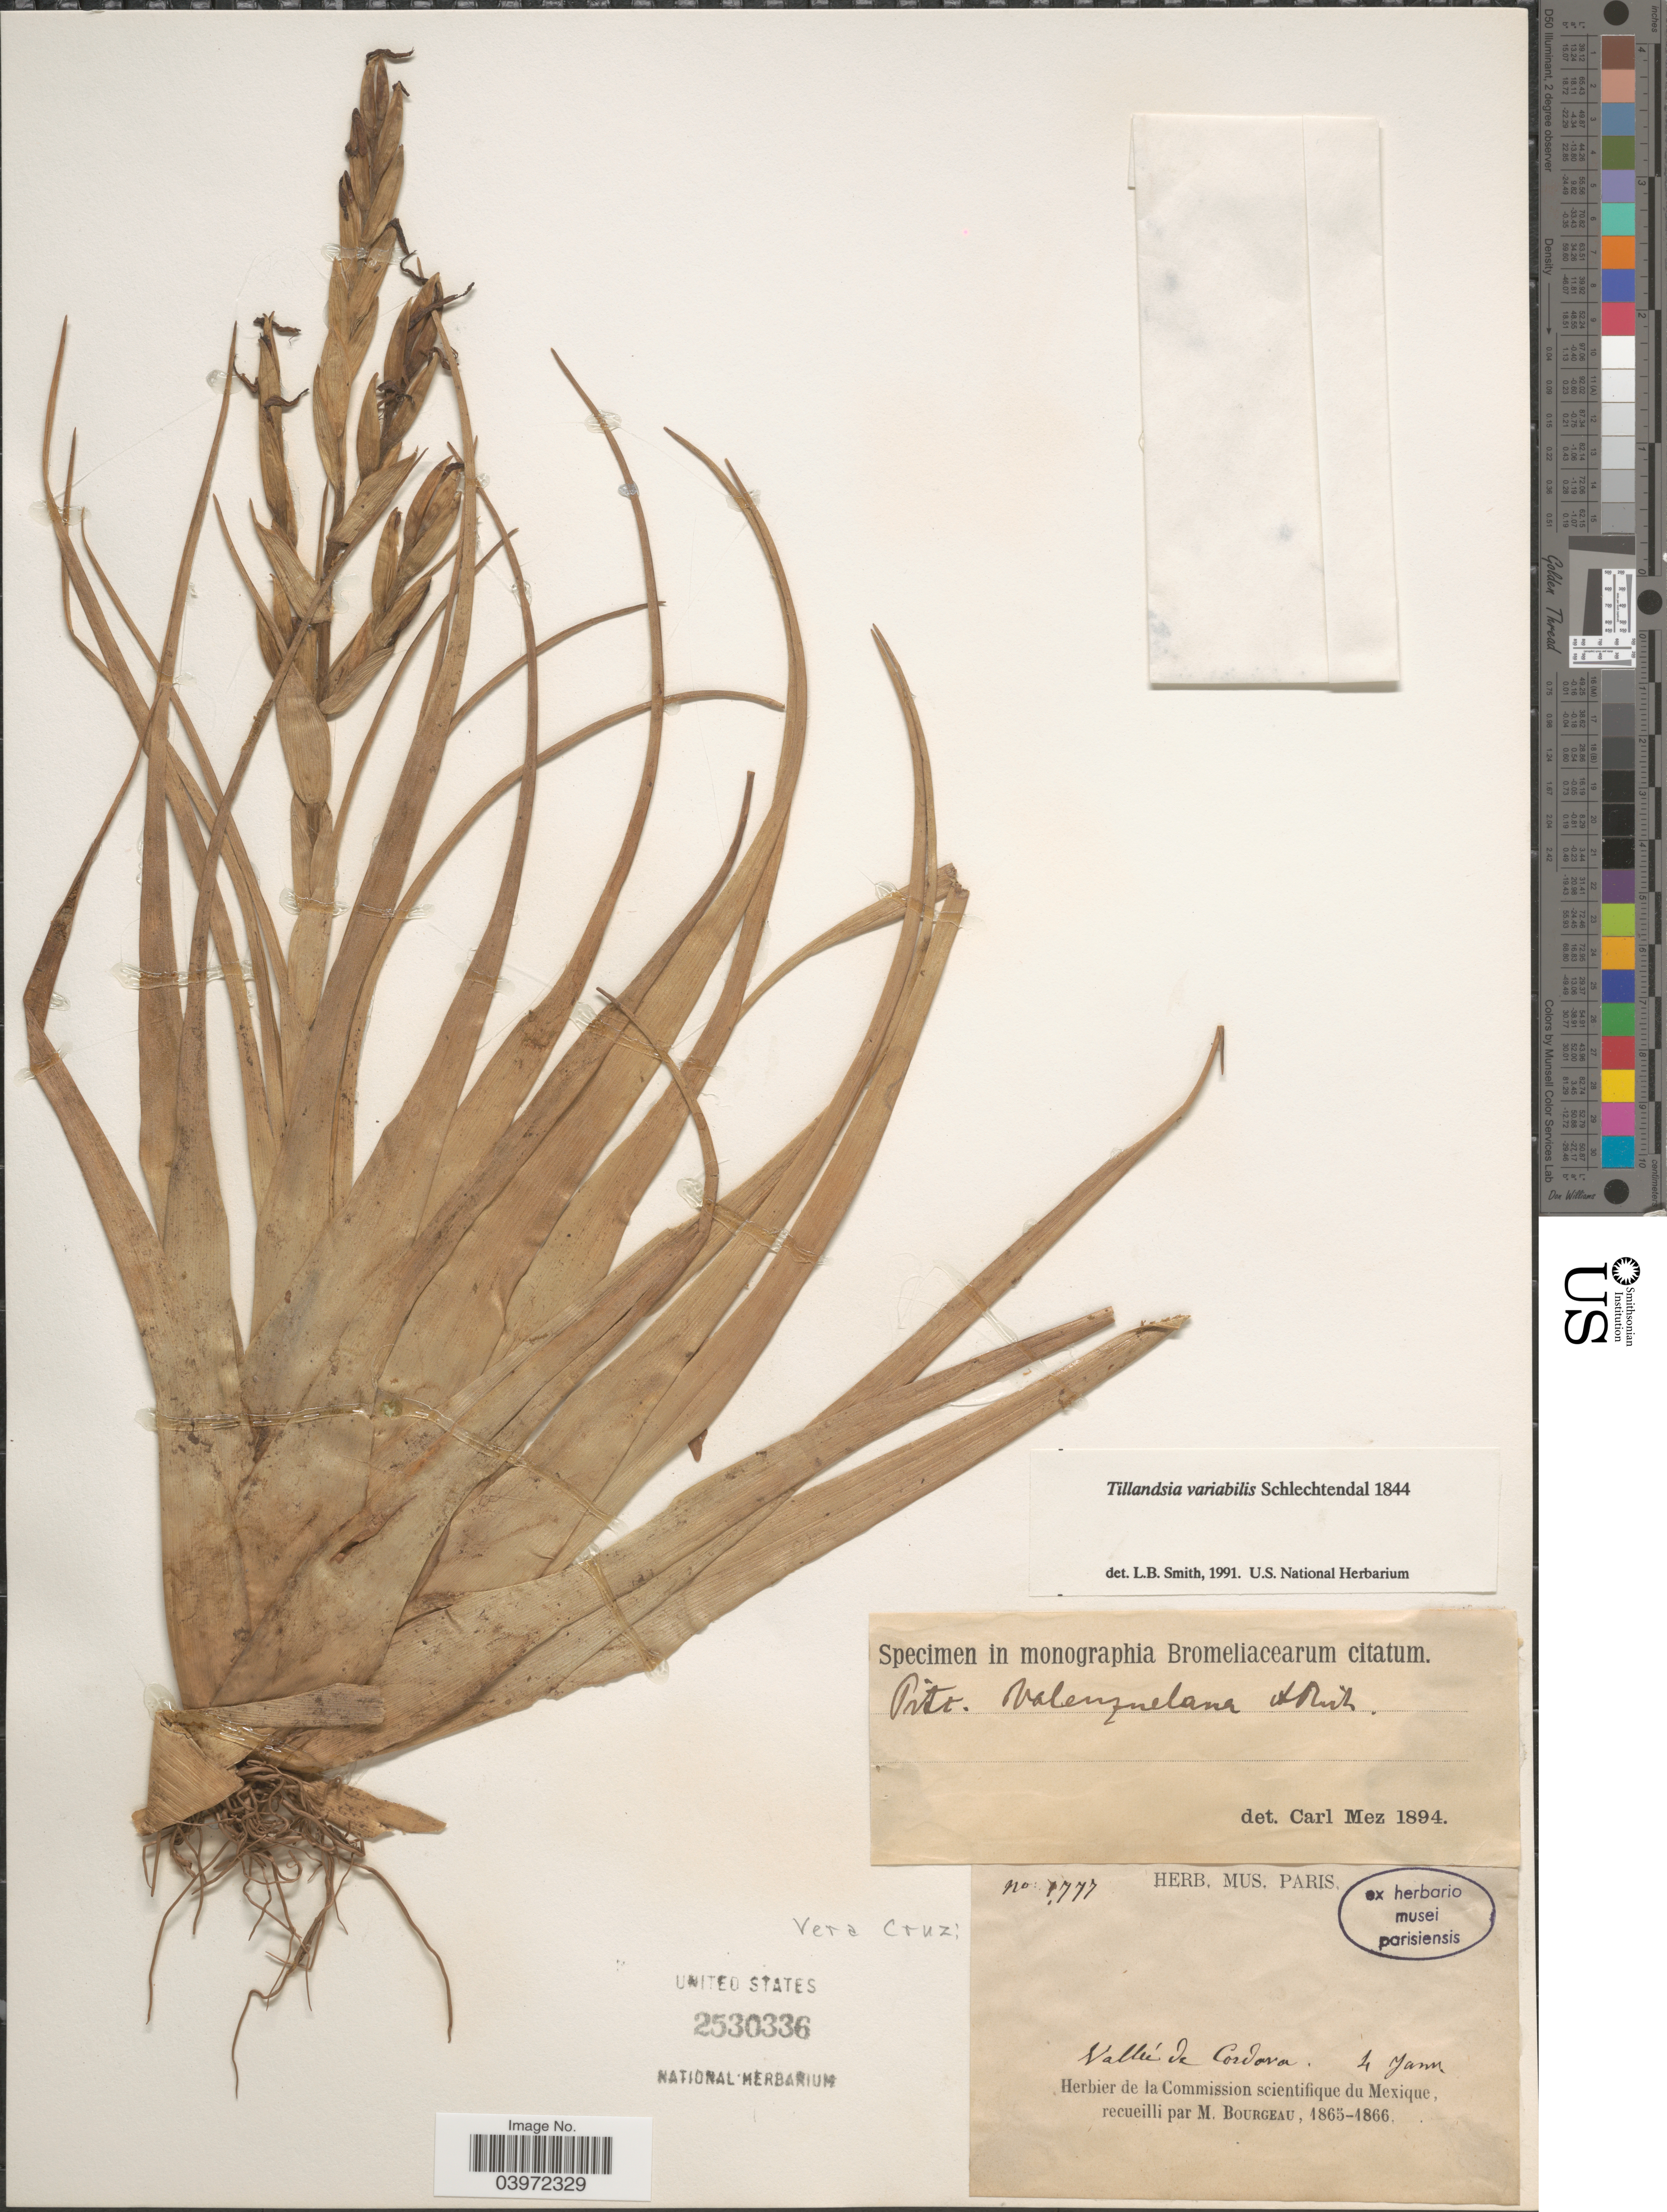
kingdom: Plantae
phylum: Tracheophyta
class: Liliopsida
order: Poales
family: Bromeliaceae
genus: Tillandsia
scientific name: Tillandsia variabilis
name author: Schltdl.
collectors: M. Bourgeau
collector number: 1777*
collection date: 1865-01-04/1866-01-04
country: Mexico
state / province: Veracruz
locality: Vera Cruz: Valleé de Cordova.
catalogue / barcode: US 2530336